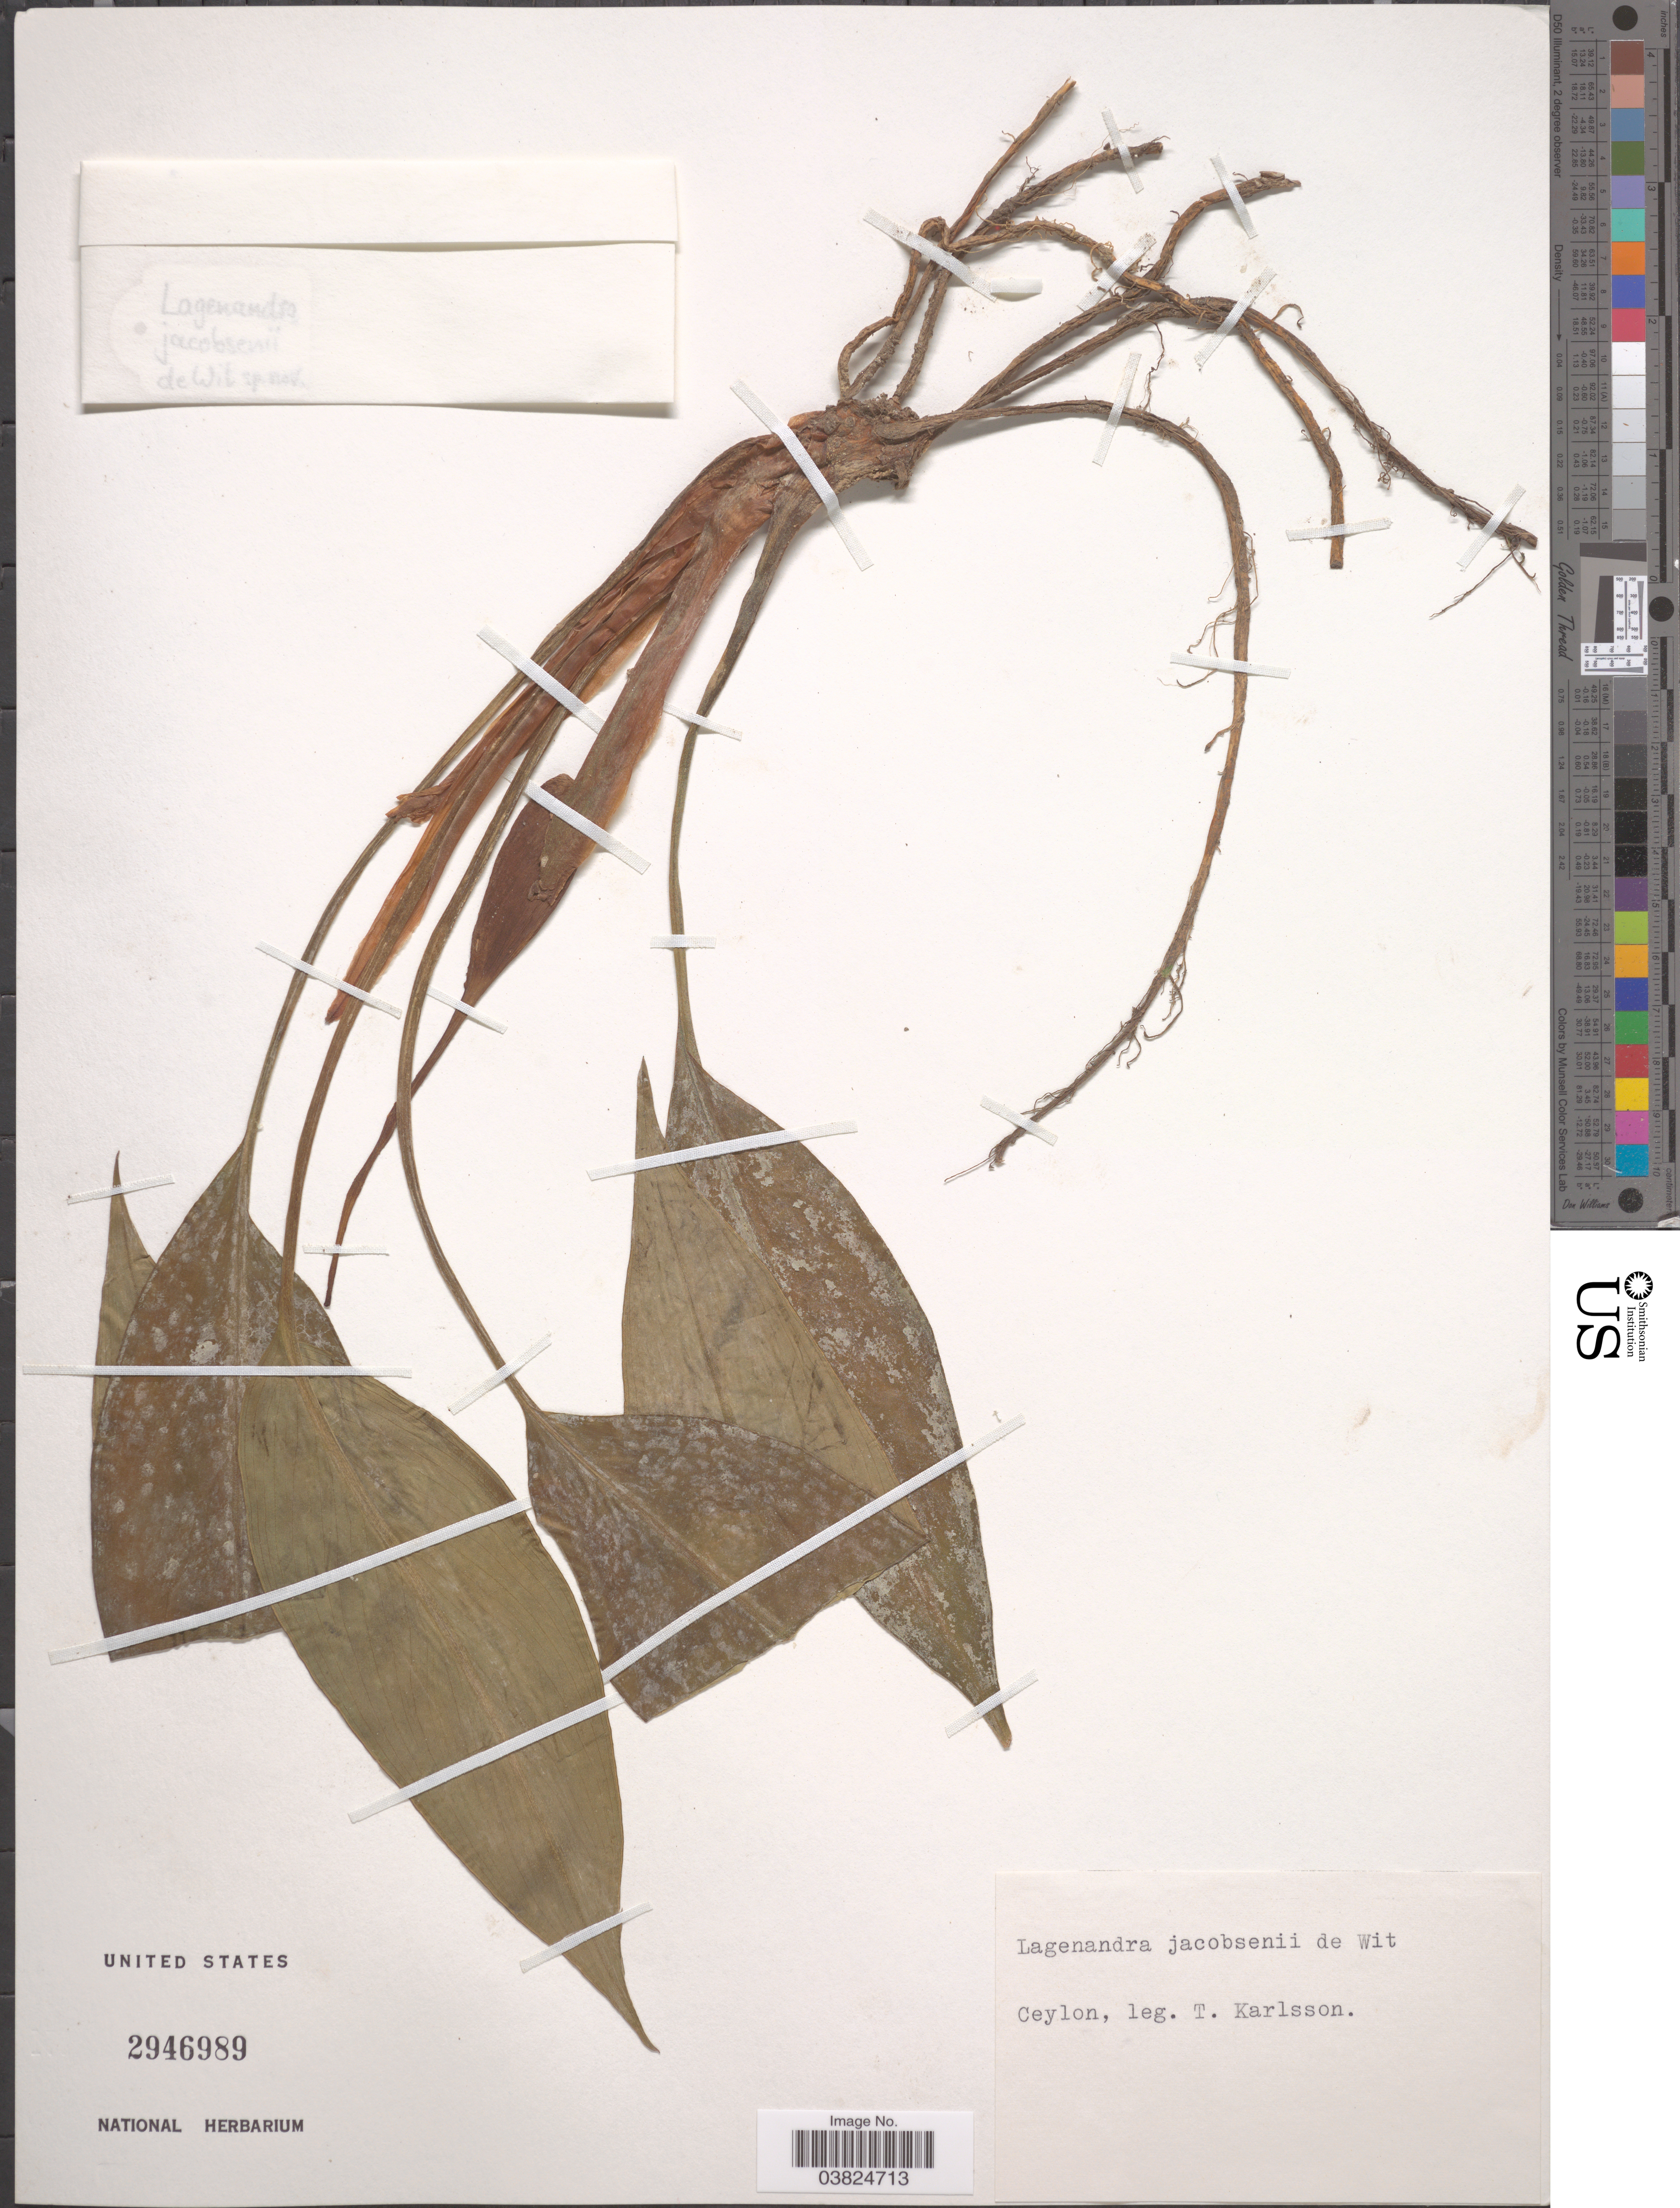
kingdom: Plantae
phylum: Tracheophyta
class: Liliopsida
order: Alismatales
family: Araceae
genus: Lagenandra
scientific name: Lagenandra jacobsenii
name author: de Wit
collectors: T. Karlsson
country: Sri Lanka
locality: Ceylon.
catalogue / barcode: US 2946989